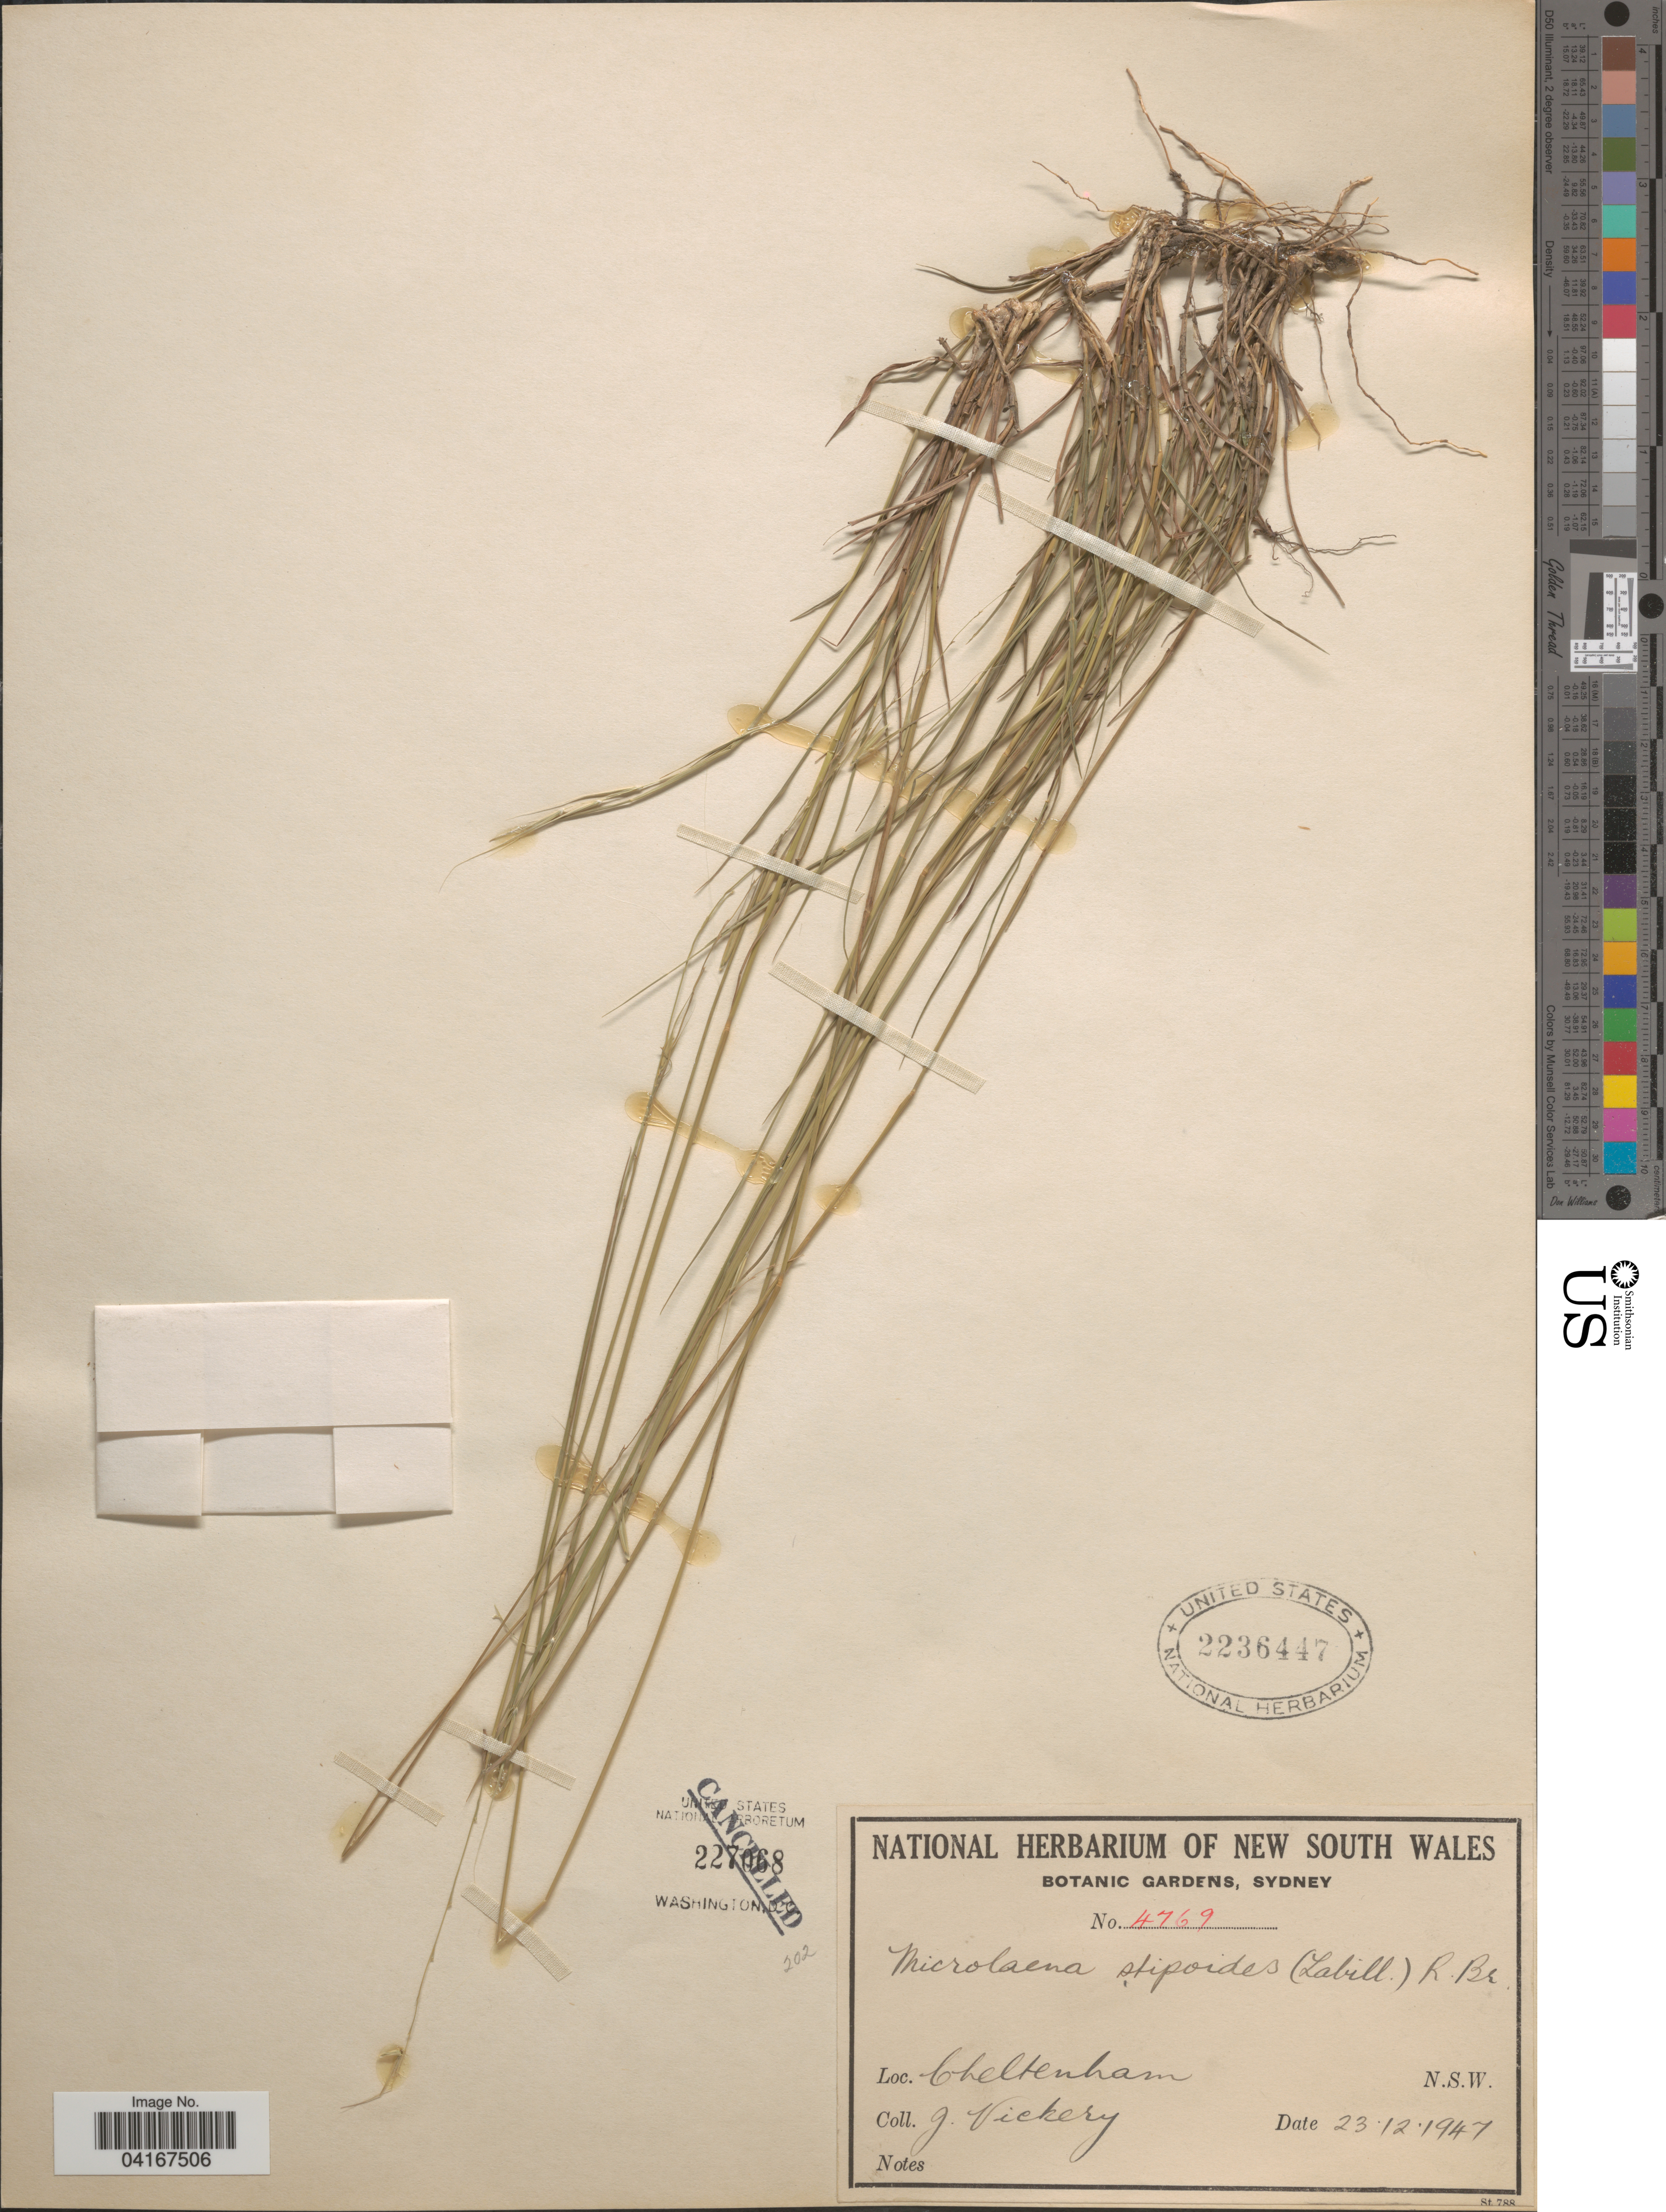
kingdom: Plantae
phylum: Tracheophyta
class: Liliopsida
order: Poales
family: Poaceae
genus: Microlaena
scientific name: Microlaena stipoides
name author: (Labill.) R. Br.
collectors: J. Vickery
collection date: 1947-12-23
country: Australia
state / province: New South Wales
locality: Cheltenham. N.S.W.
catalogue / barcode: US 2236447